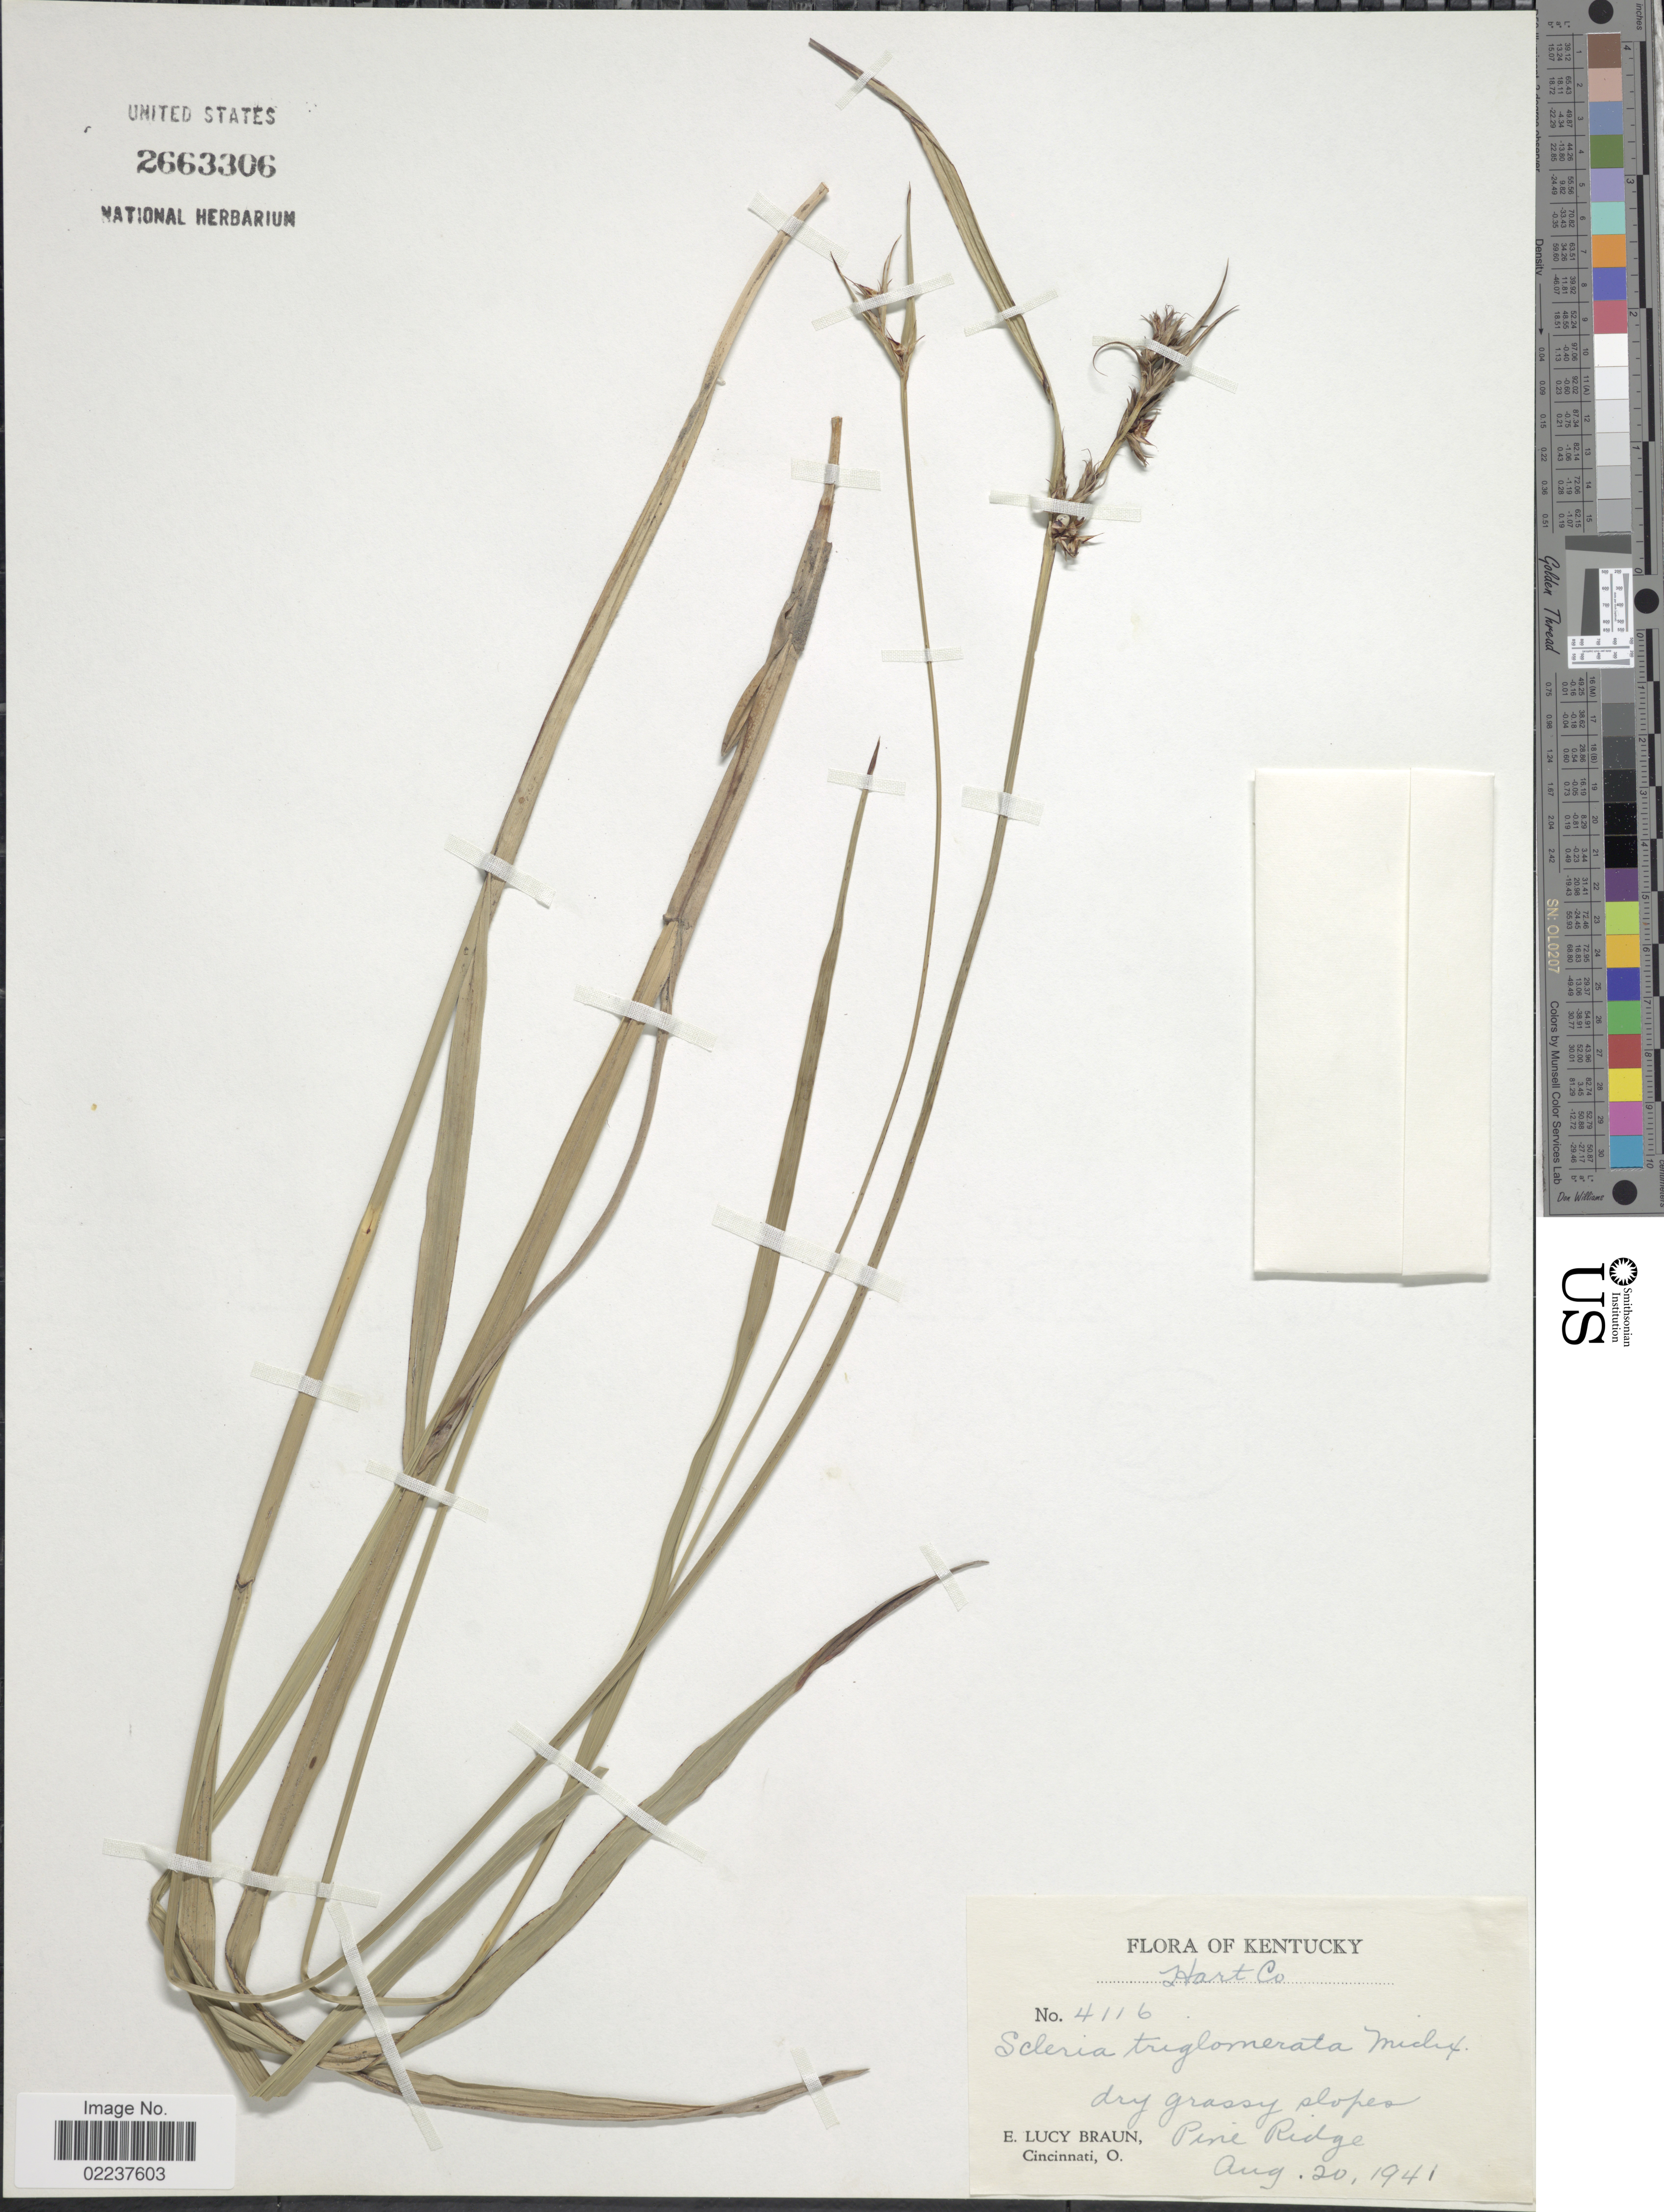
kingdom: Plantae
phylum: Tracheophyta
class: Liliopsida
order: Poales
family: Cyperaceae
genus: Scleria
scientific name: Scleria triglomerata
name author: Michx.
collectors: E. L. Braun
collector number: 4116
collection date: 1941-08-20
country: United States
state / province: Kentucky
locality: Hart Co., Pine Ridge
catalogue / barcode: US 2663306